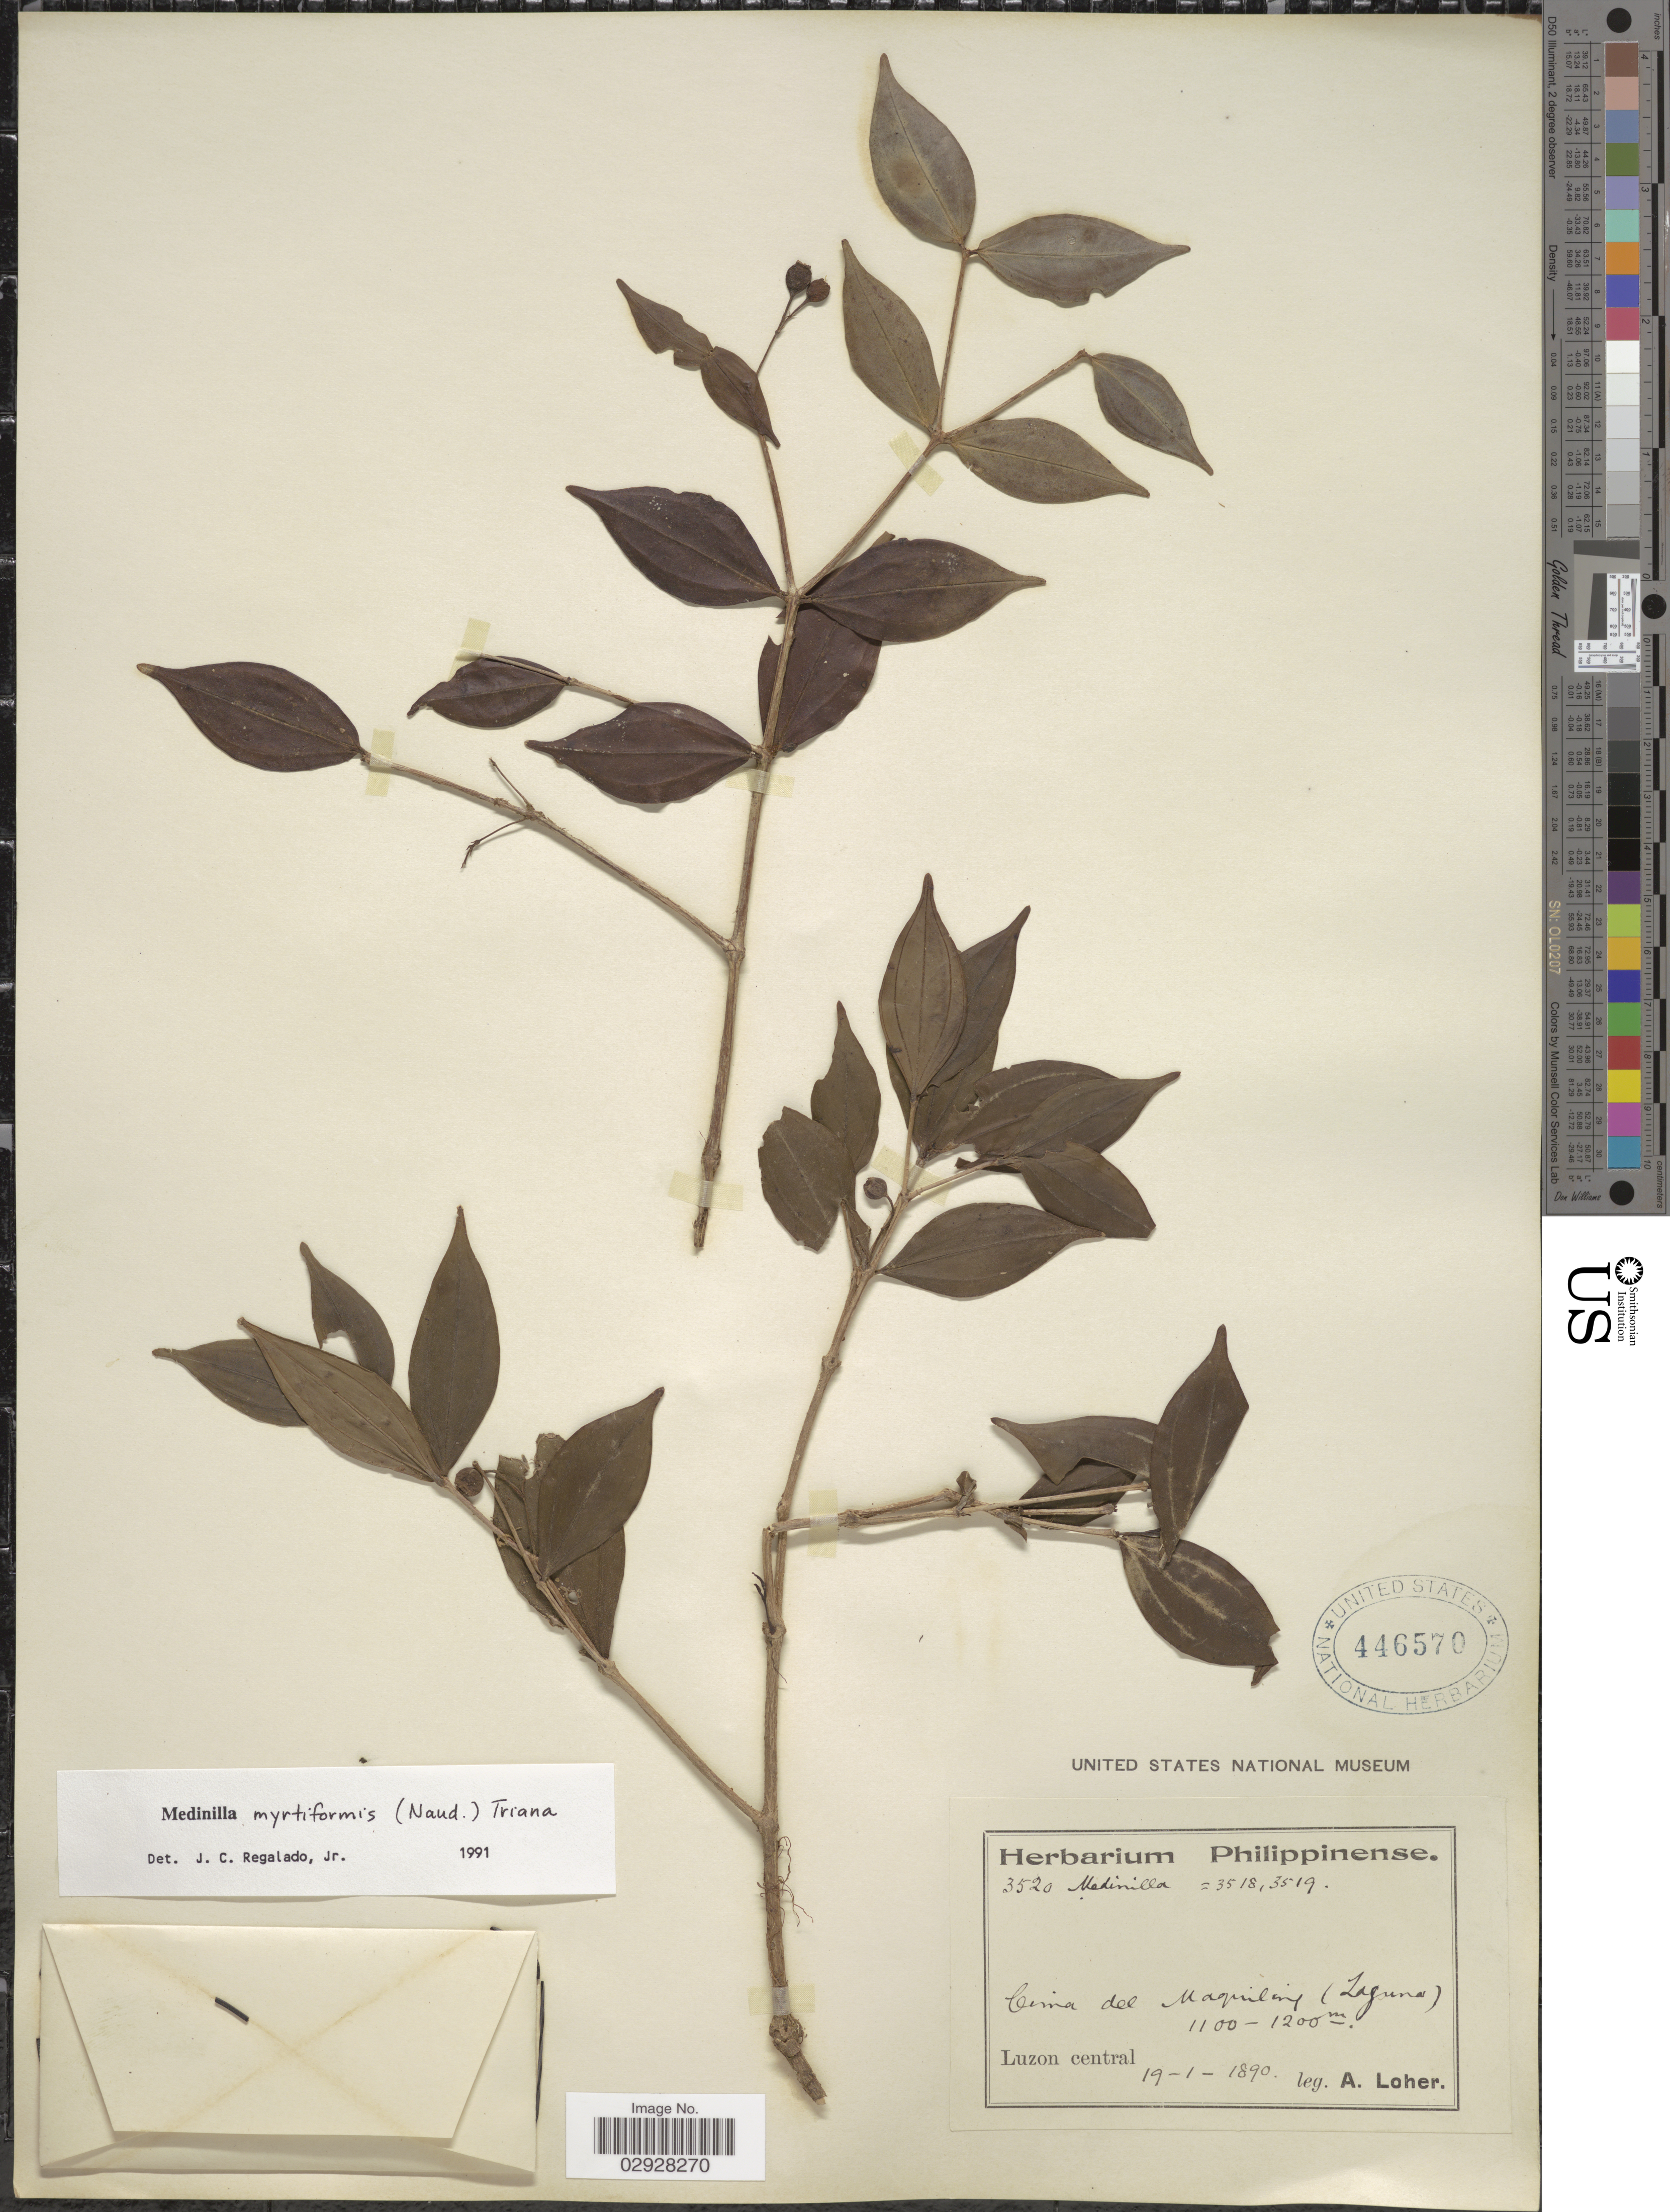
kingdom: Plantae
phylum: Tracheophyta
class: Magnoliopsida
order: Myrtales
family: Melastomataceae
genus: Medinilla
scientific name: Medinilla myrtiformis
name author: (Naudin) Triana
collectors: A. Loher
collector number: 3520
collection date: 1890-01-19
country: Philippines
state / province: Calabarzon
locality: Cerra del Maquiling (Laguna).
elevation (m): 1100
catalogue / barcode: US 446570